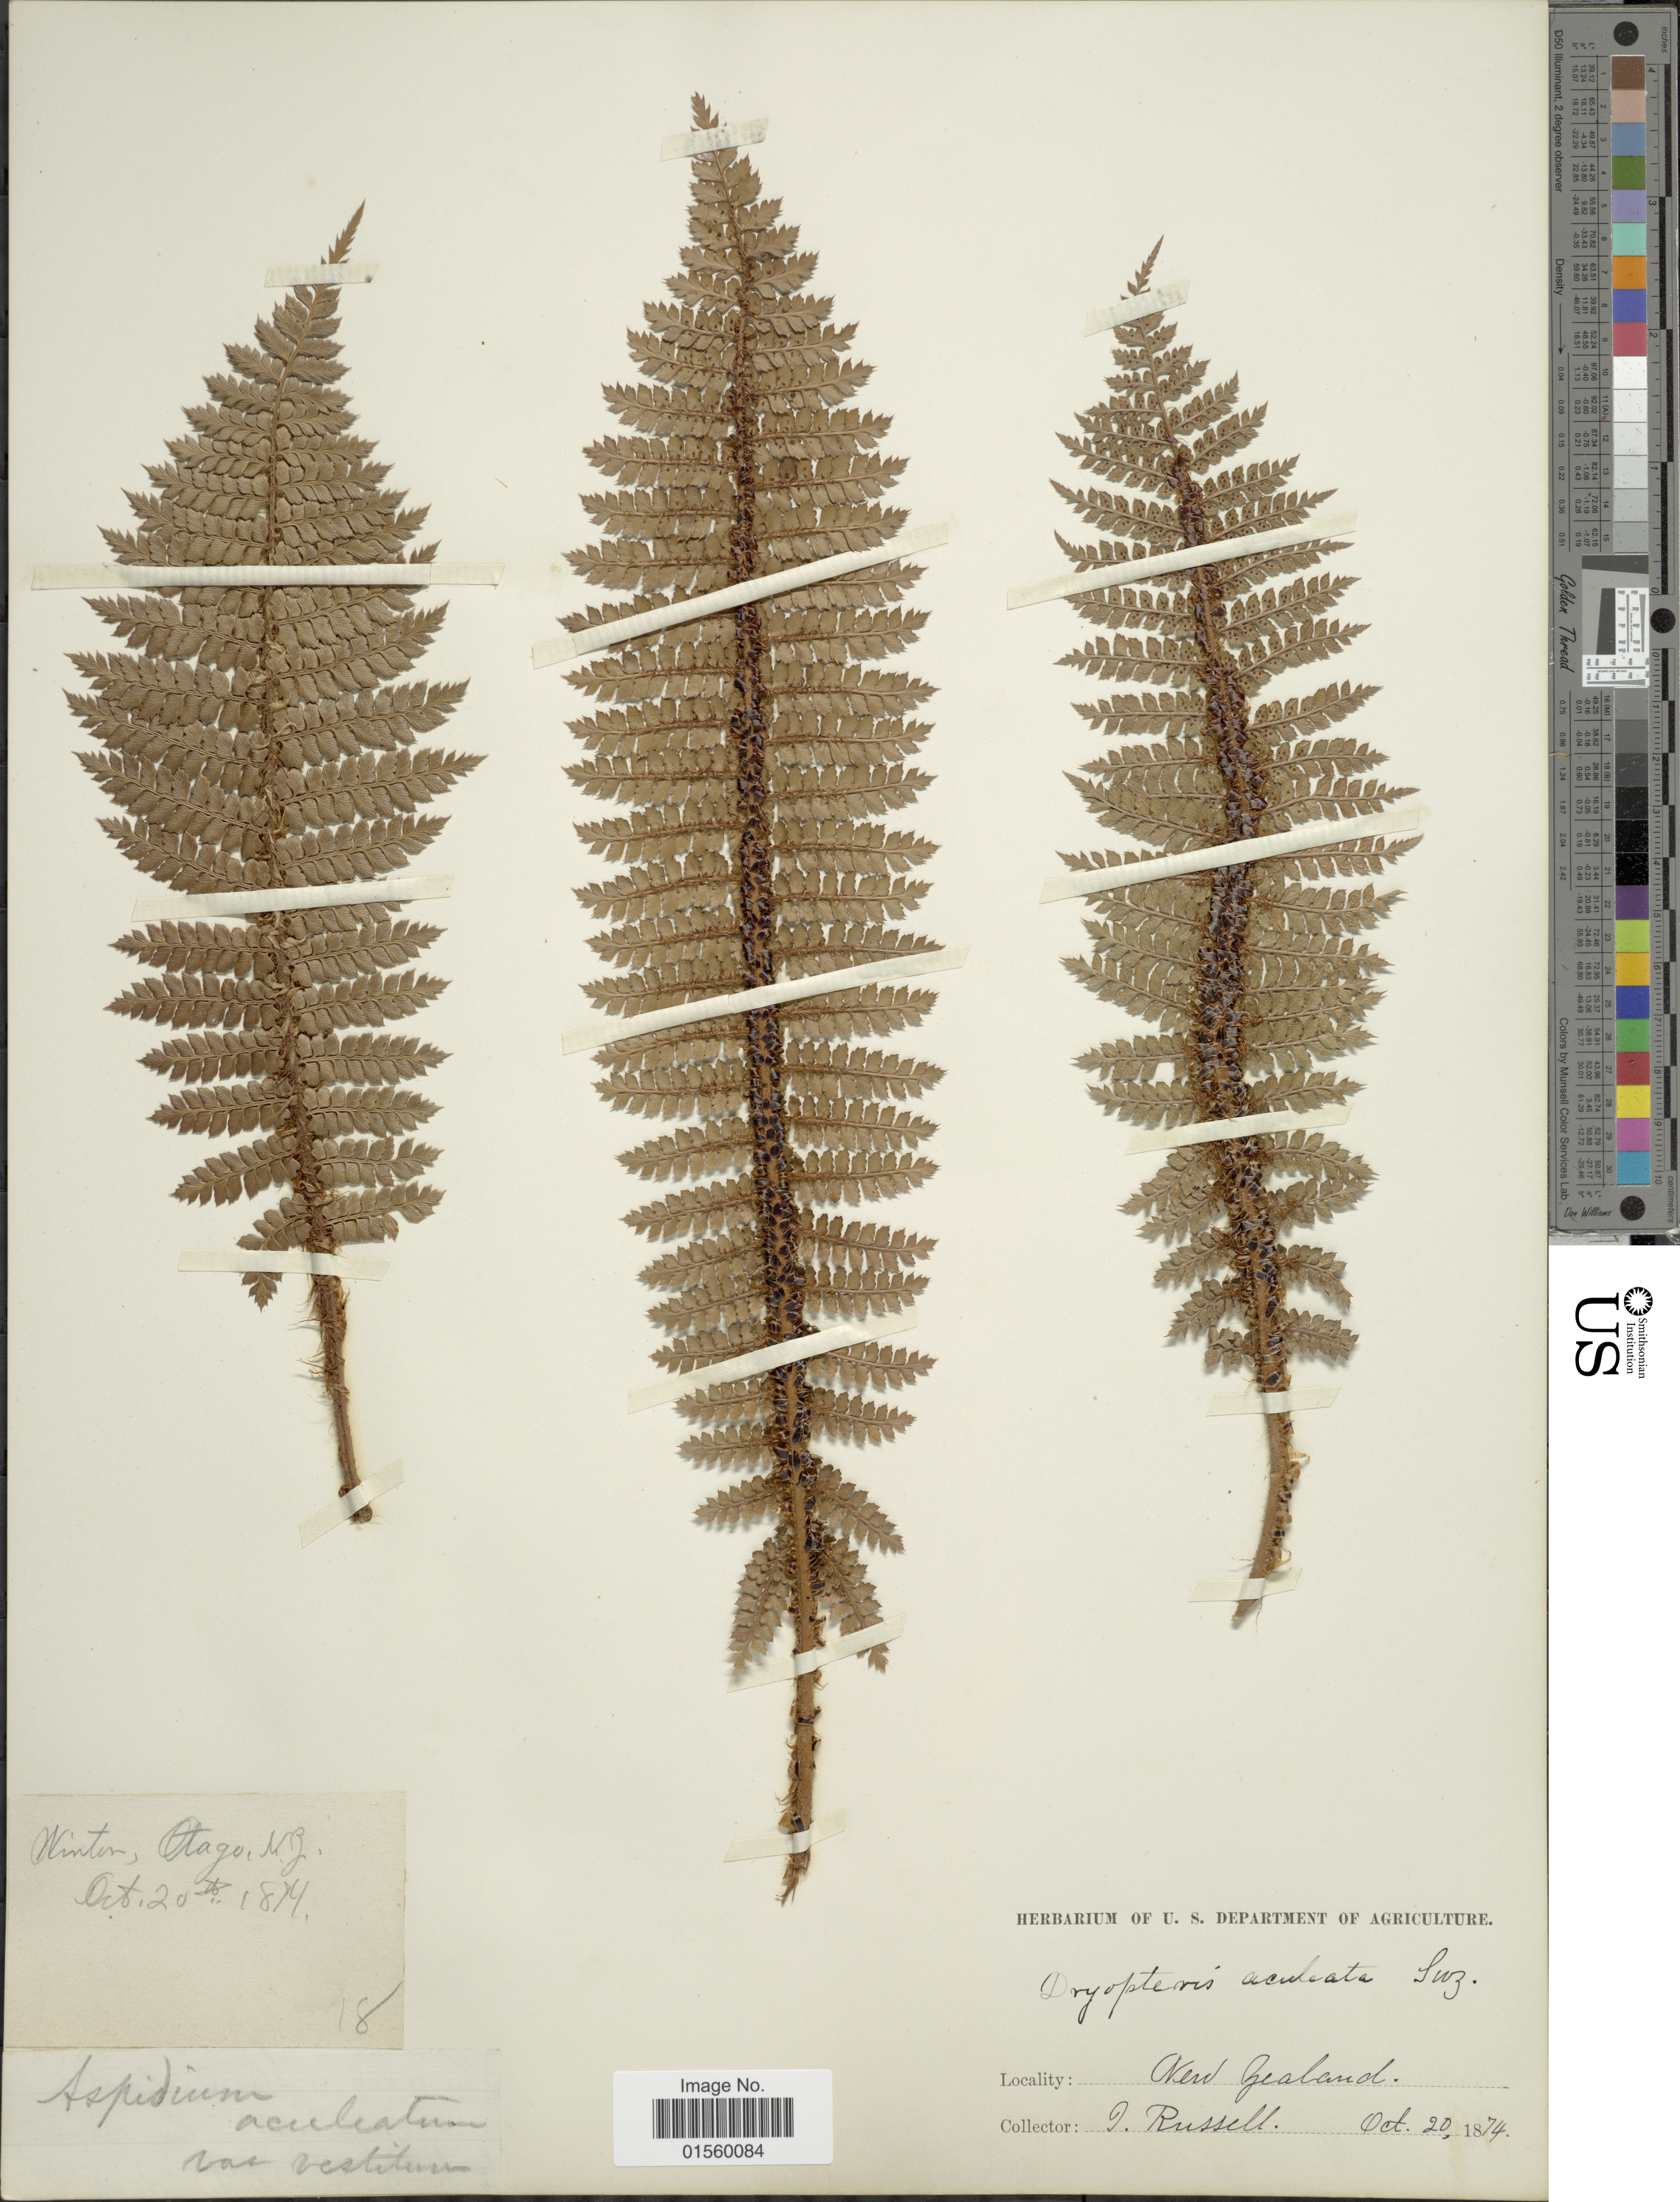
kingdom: Plantae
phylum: Tracheophyta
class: Polypodiopsida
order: Polypodiales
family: Dryopteridaceae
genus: Polystichum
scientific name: Polystichum vestitum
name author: (Sw.) C. Presl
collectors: J. Russell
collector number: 18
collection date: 1874-10-20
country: New Zealand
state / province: Otago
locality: Winten, Otago, N.Z.